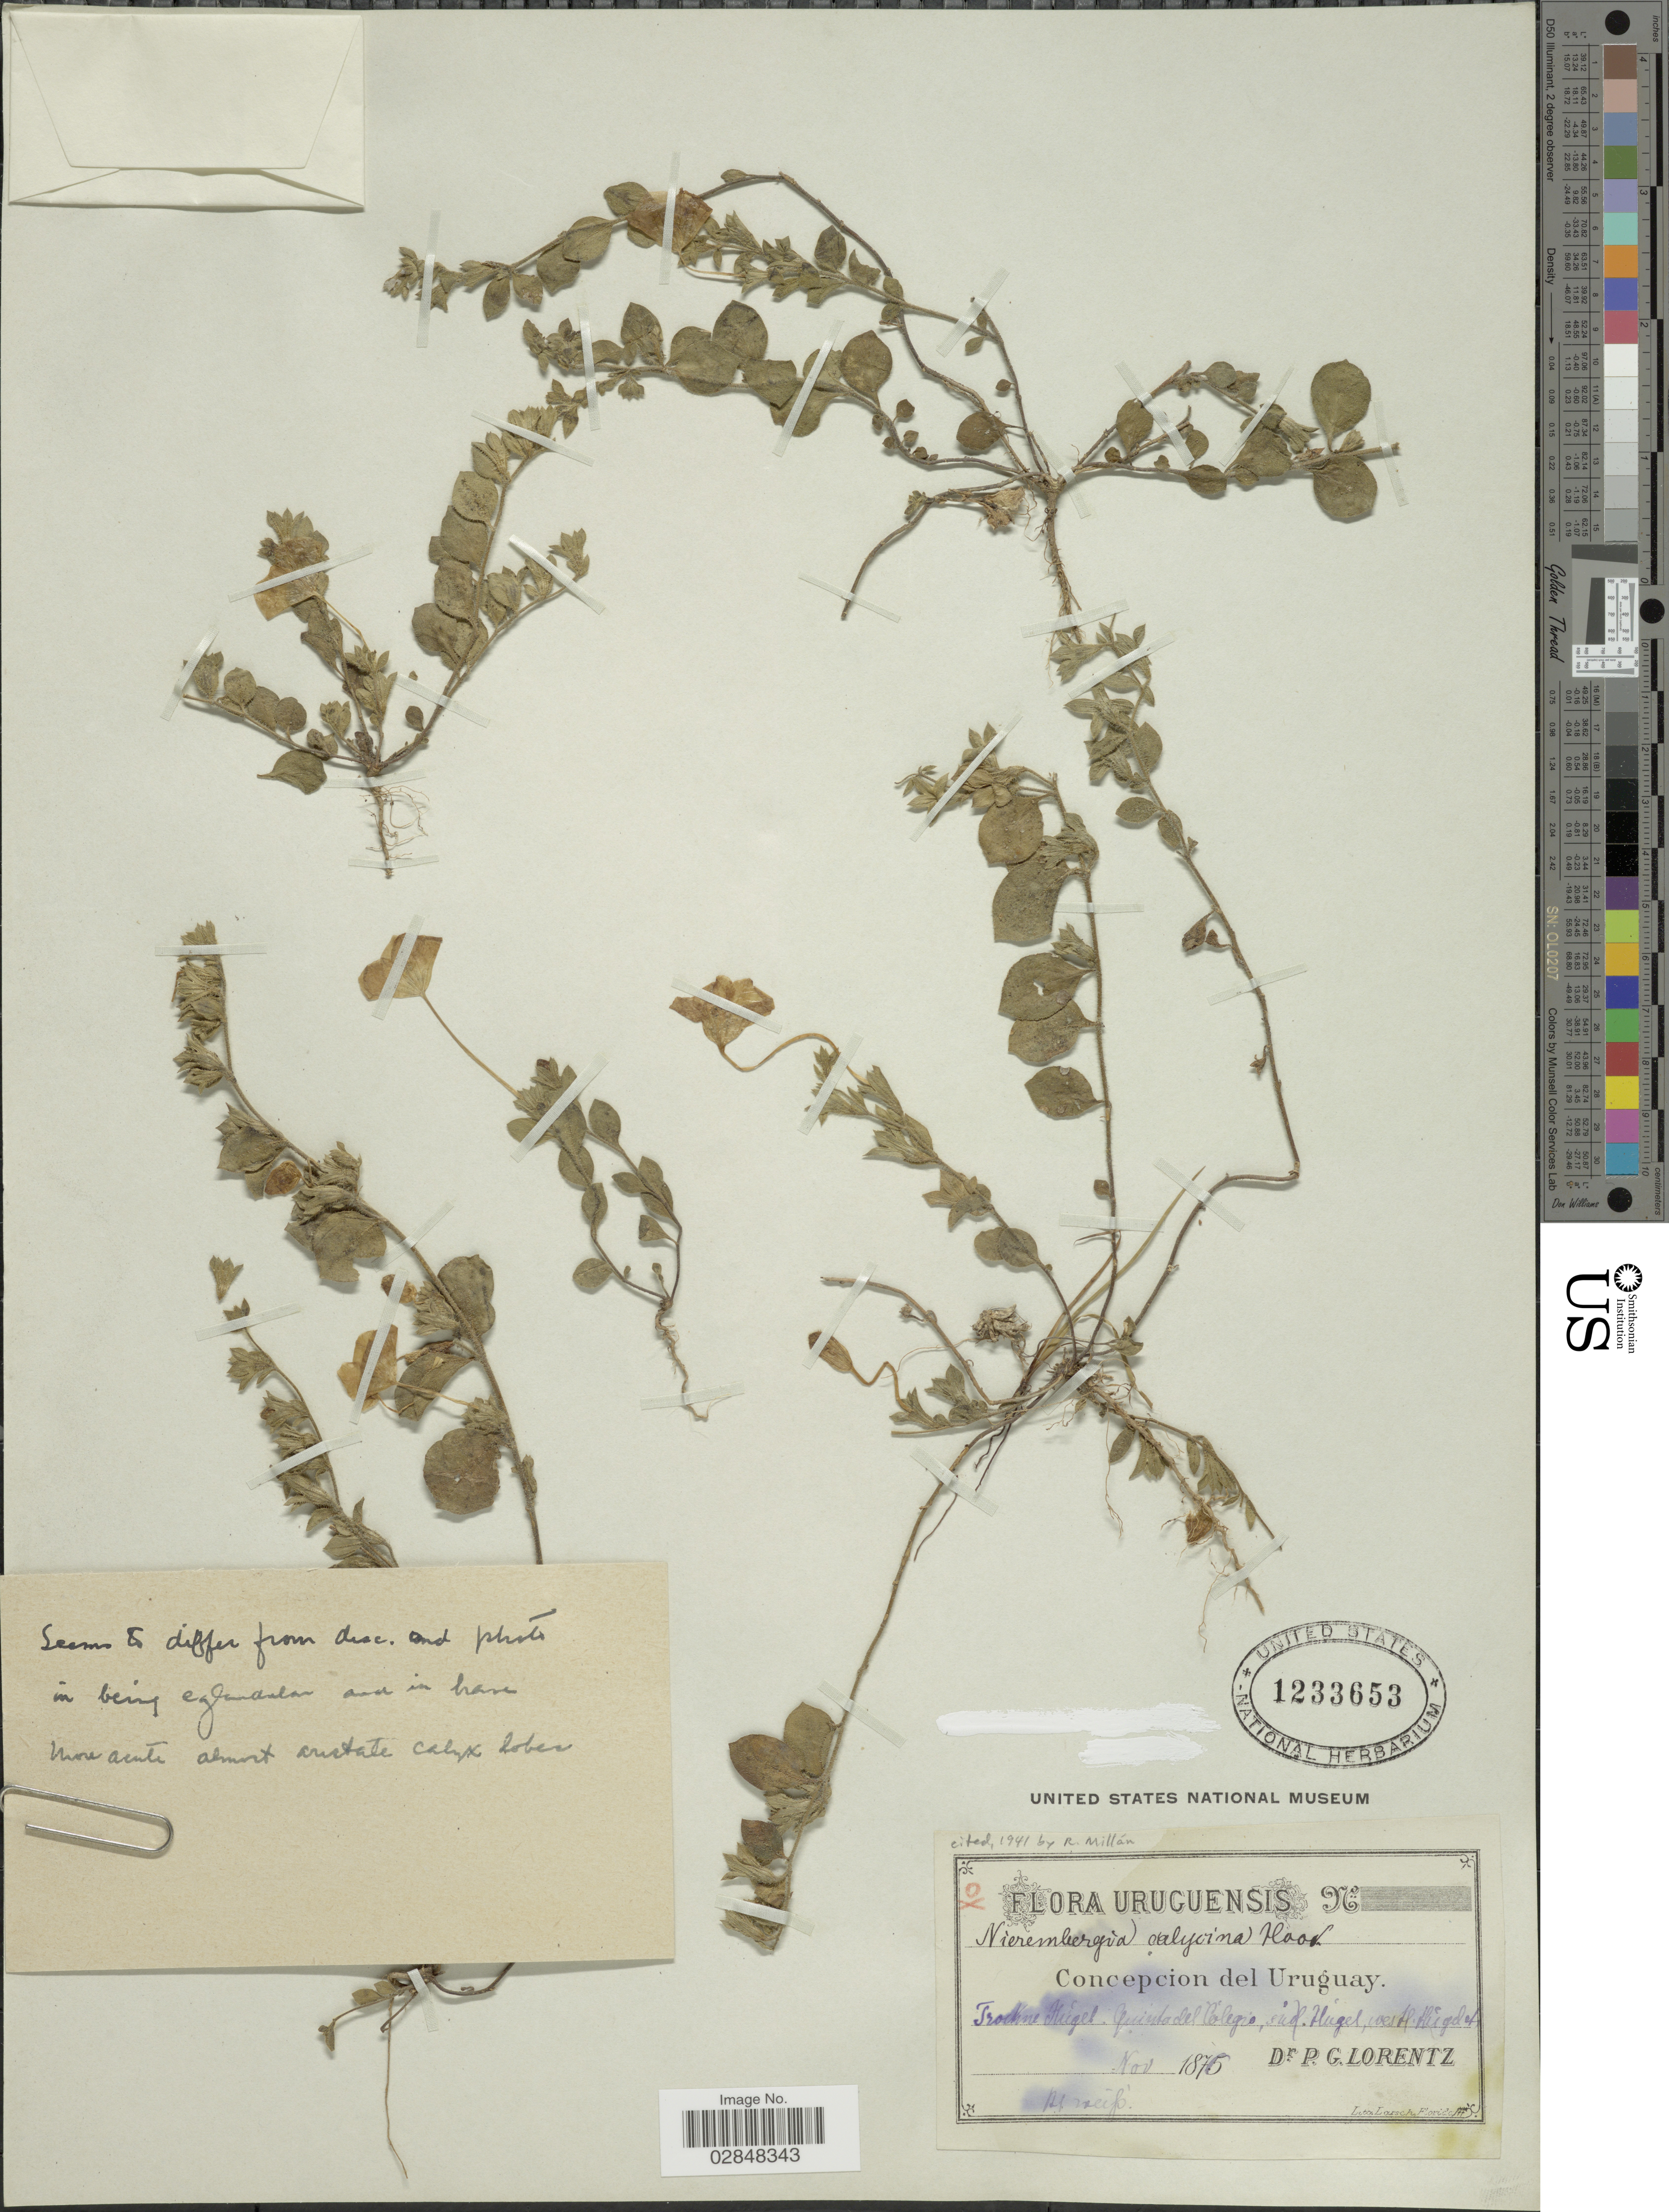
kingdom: Plantae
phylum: Tracheophyta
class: Magnoliopsida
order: Solanales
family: Solanaceae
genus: Nierembergia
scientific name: Nierembergia calycina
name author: Hook.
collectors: P. G. Lorentz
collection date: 1876-11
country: Uruguay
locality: Concepcion del Uruguay. Trockne Hugel. Quinta del Colegio, sud Hugel, oeste Hugel et.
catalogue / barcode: US 1233653